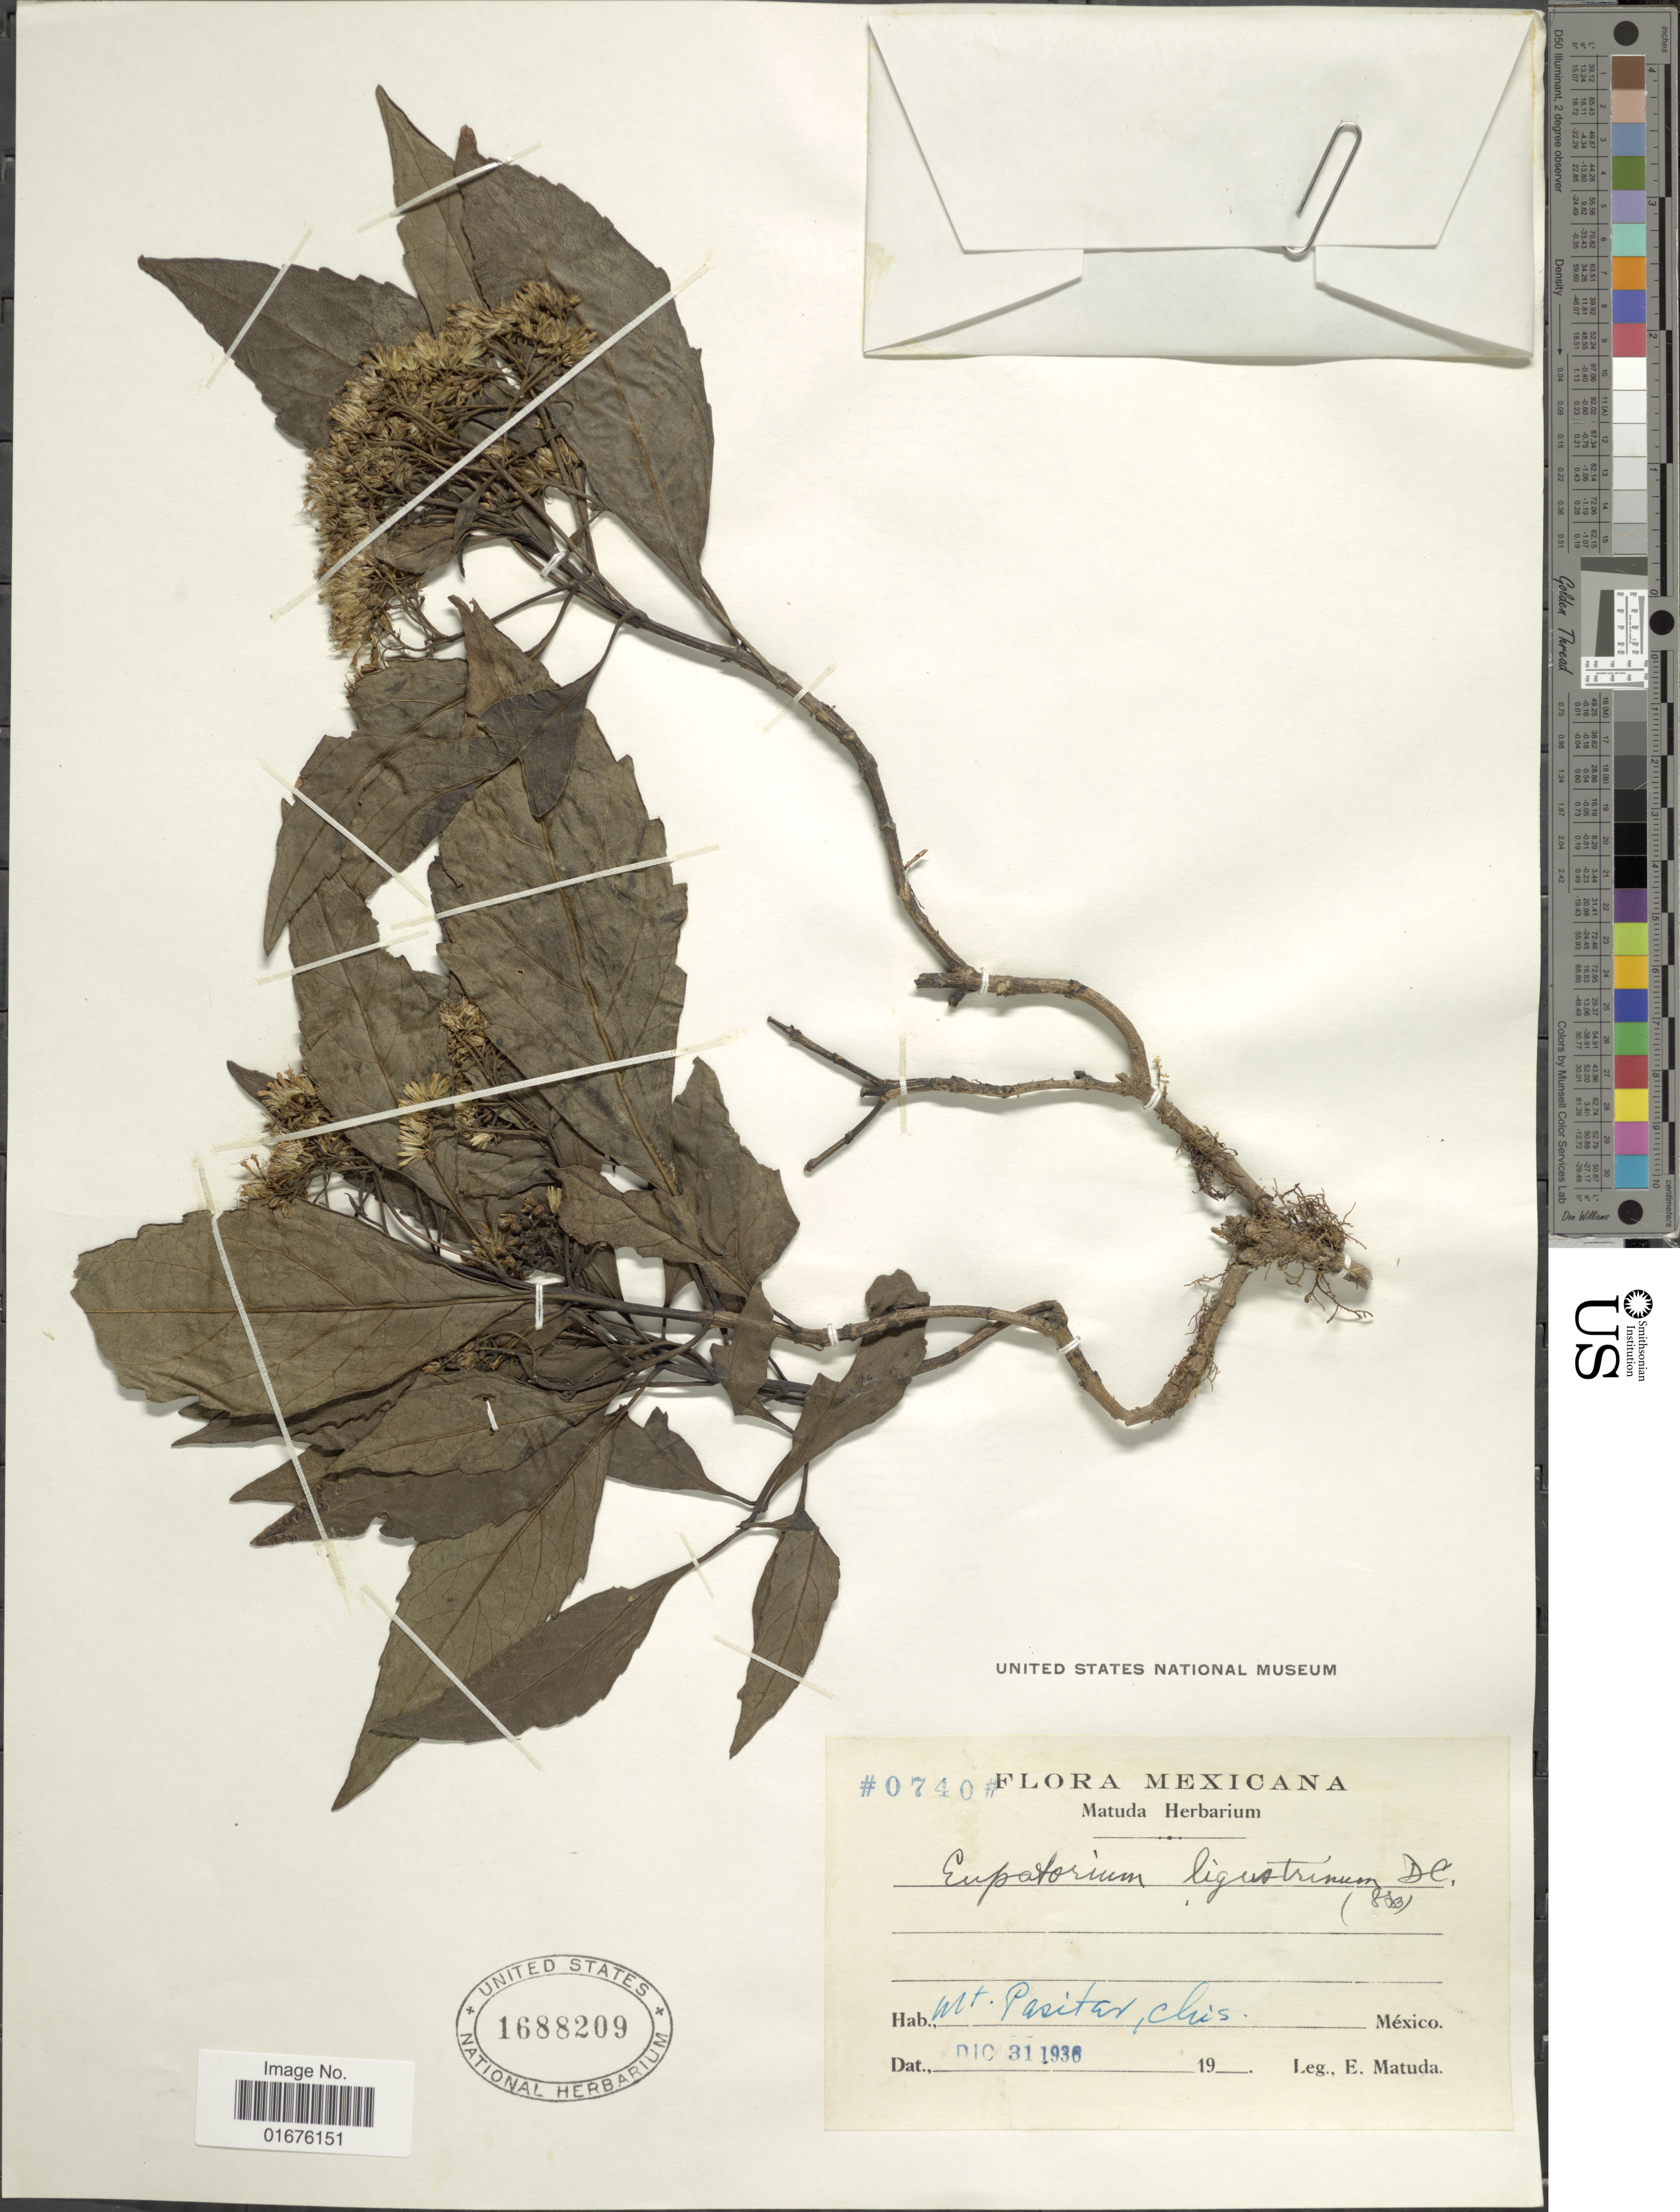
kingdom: Plantae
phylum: Tracheophyta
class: Magnoliopsida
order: Asterales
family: Asteraceae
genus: Ageratina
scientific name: Ageratina ligustrina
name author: (DC.) R.M. King & H. Rob.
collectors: E. Matuda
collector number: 0740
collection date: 1936-12-31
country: Mexico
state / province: Chiapas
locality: Mt. Pasital Chris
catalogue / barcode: US 1688209